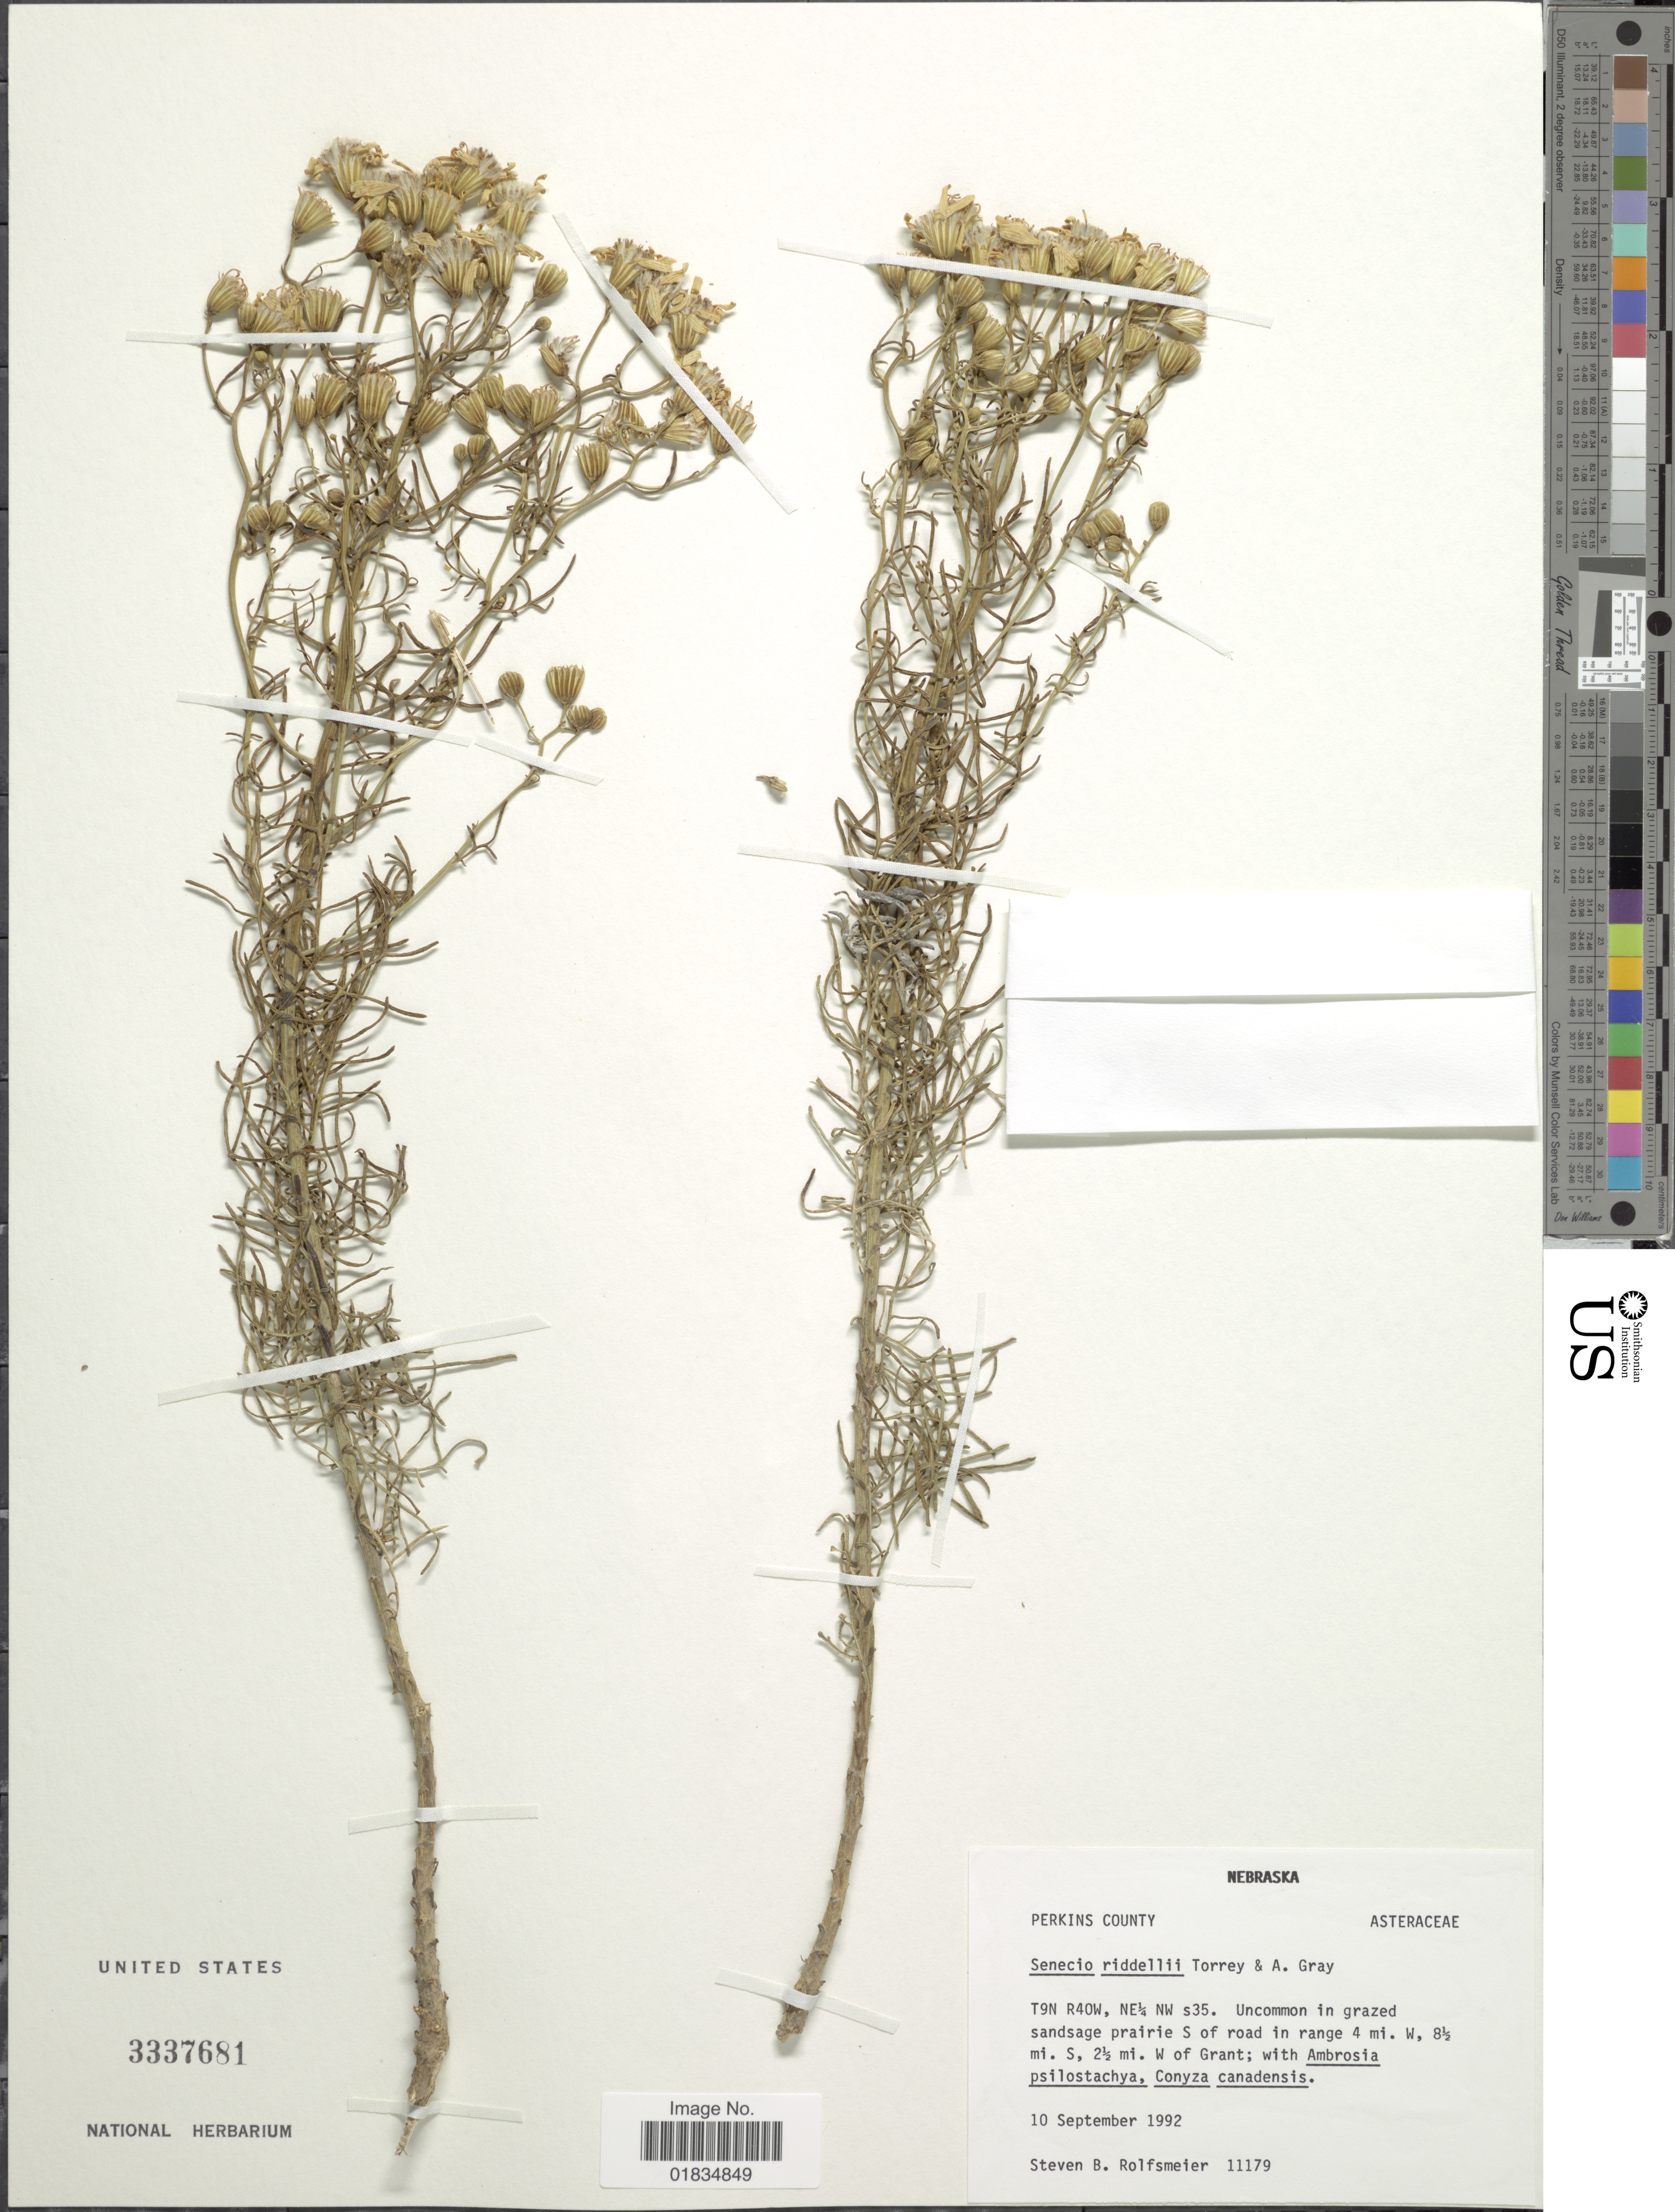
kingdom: Plantae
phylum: Tracheophyta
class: Magnoliopsida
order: Asterales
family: Asteraceae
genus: Senecio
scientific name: Senecio riddellii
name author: Torr. & A. Gray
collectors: S. Rolfsmeier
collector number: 11179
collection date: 1992-09-10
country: United States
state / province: Nebraska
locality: T9N, R40W, NE 1/4 NW s35. S of road in range 4 mi. W, 8 1/2 mi. S, 2 1/2 mi. W of Grant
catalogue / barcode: US 3337681